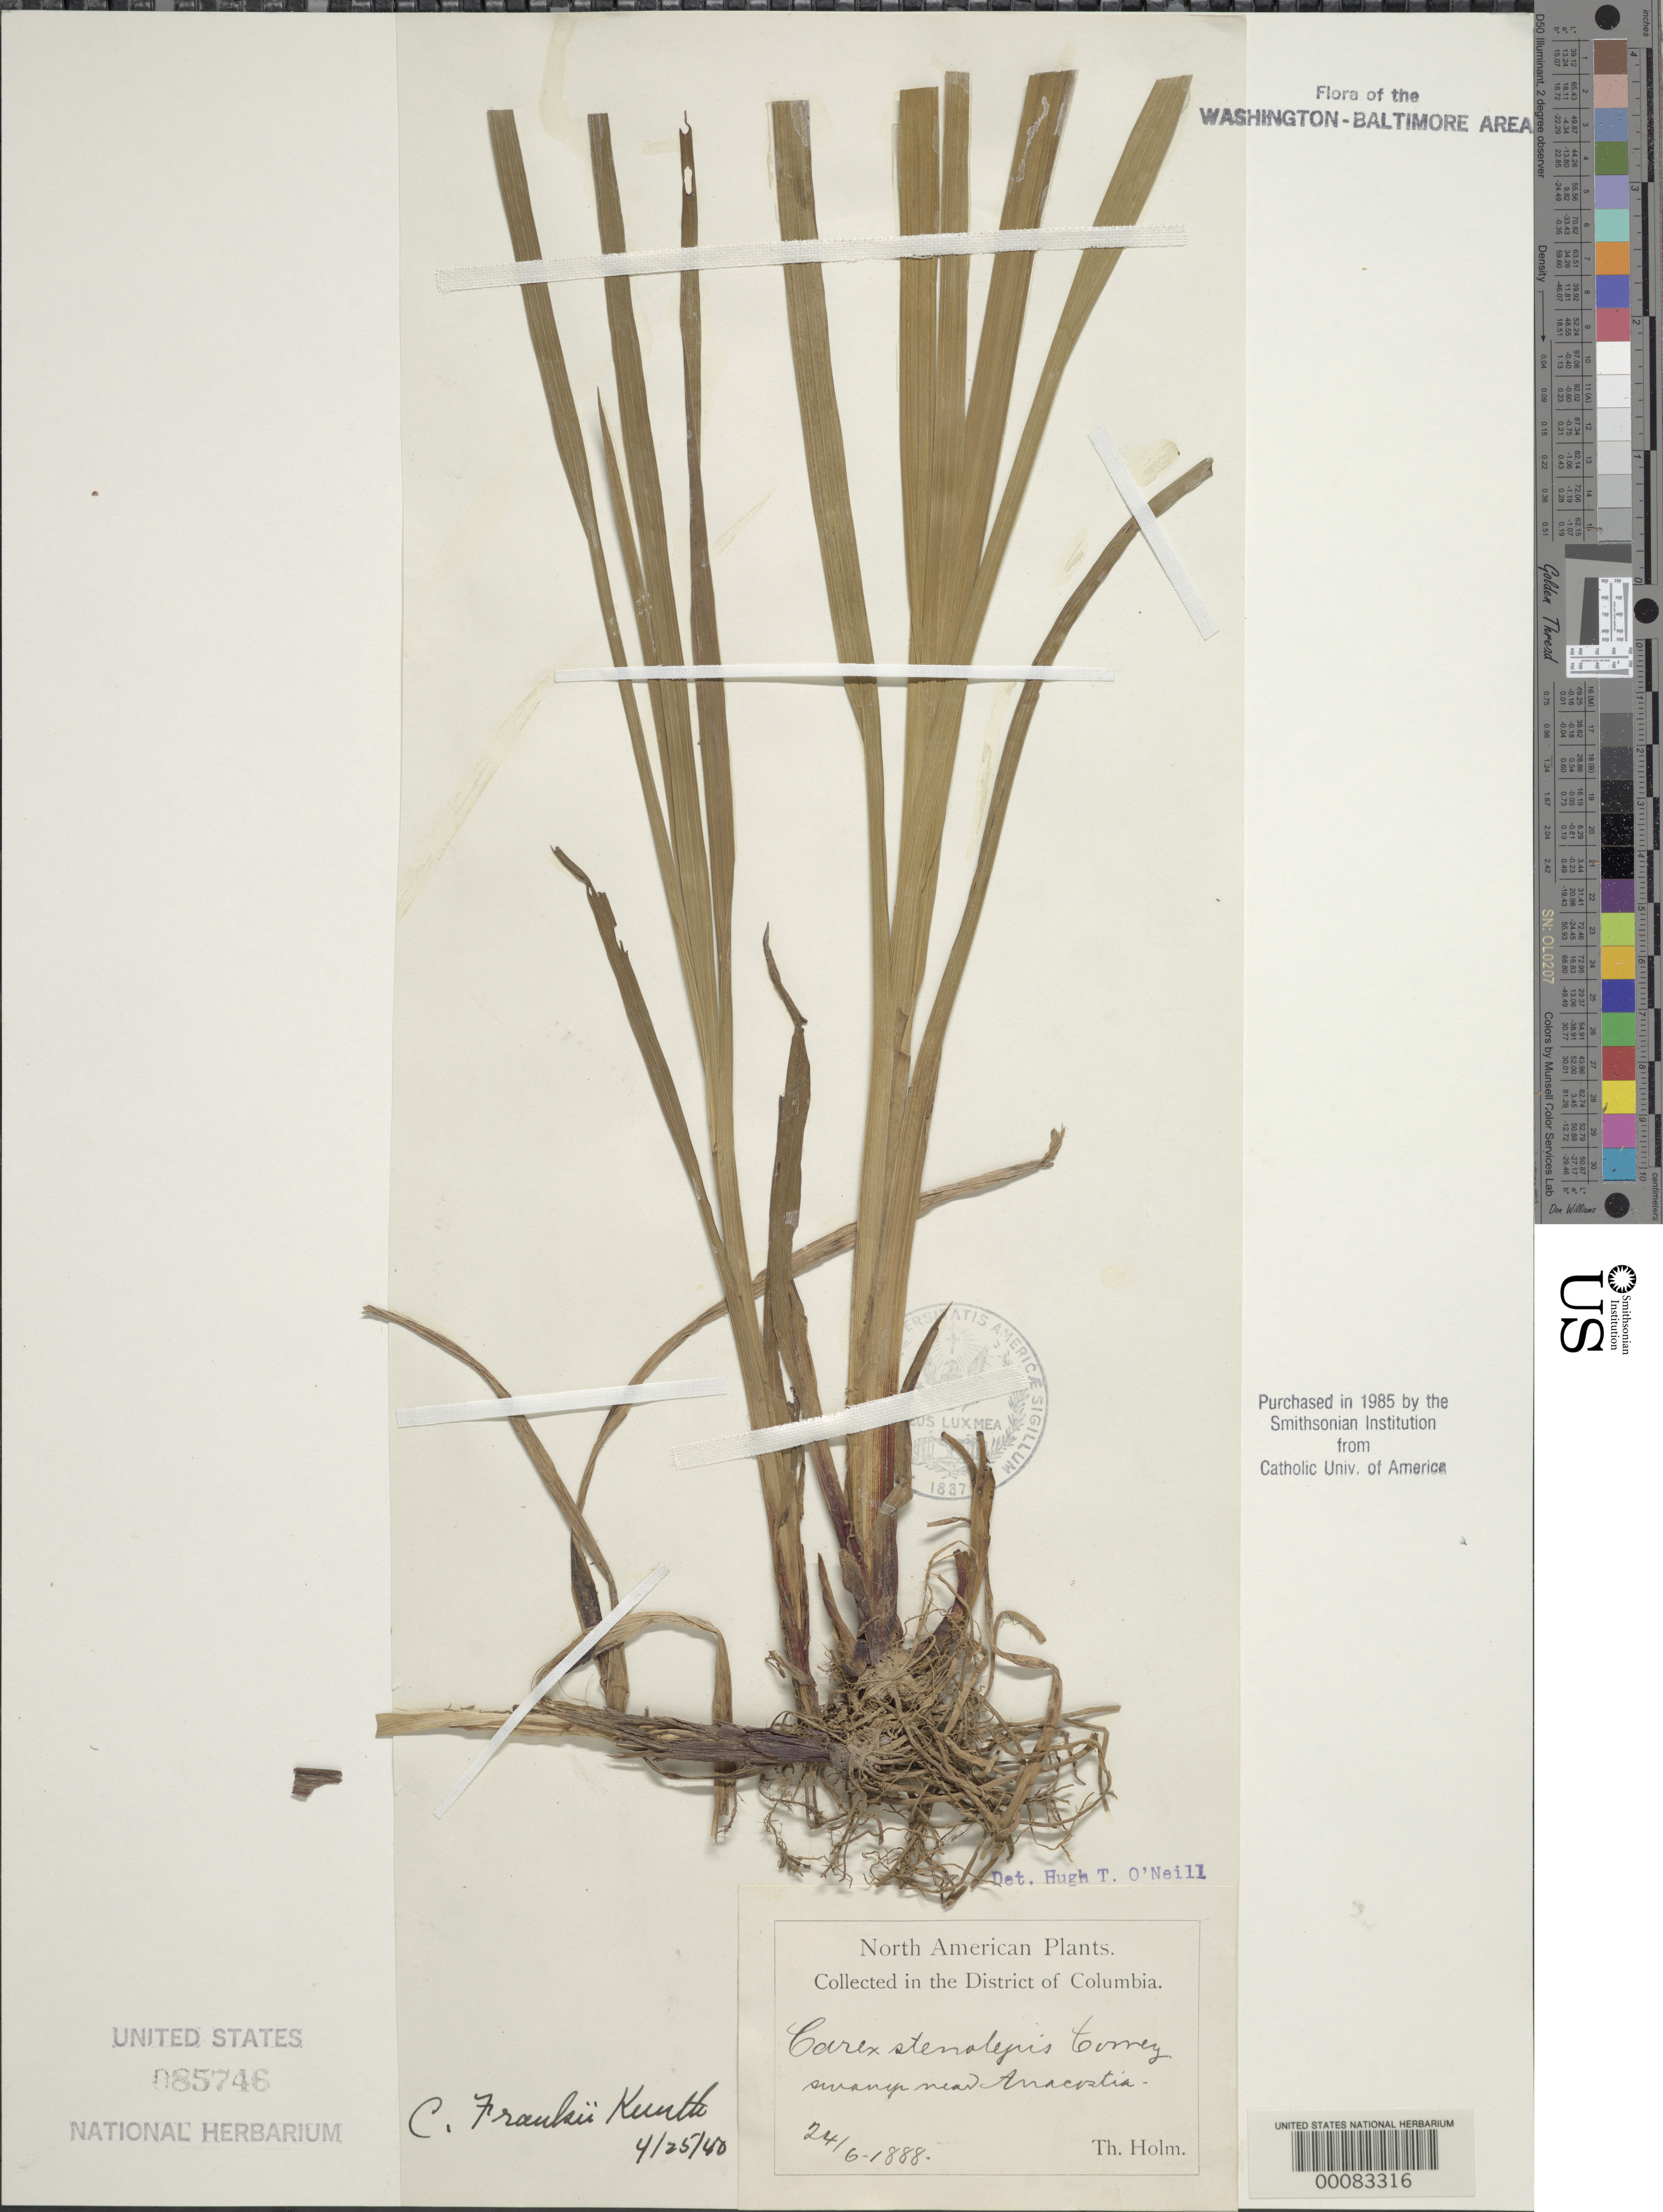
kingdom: Plantae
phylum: Tracheophyta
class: Liliopsida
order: Poales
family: Cyperaceae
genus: Carex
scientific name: Carex frankii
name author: Kunth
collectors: T. Holm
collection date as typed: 24 Jun 1888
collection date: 1888-06-24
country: United States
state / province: District of Columbia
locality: Near Anacostia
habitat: Swamp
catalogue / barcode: US 85746